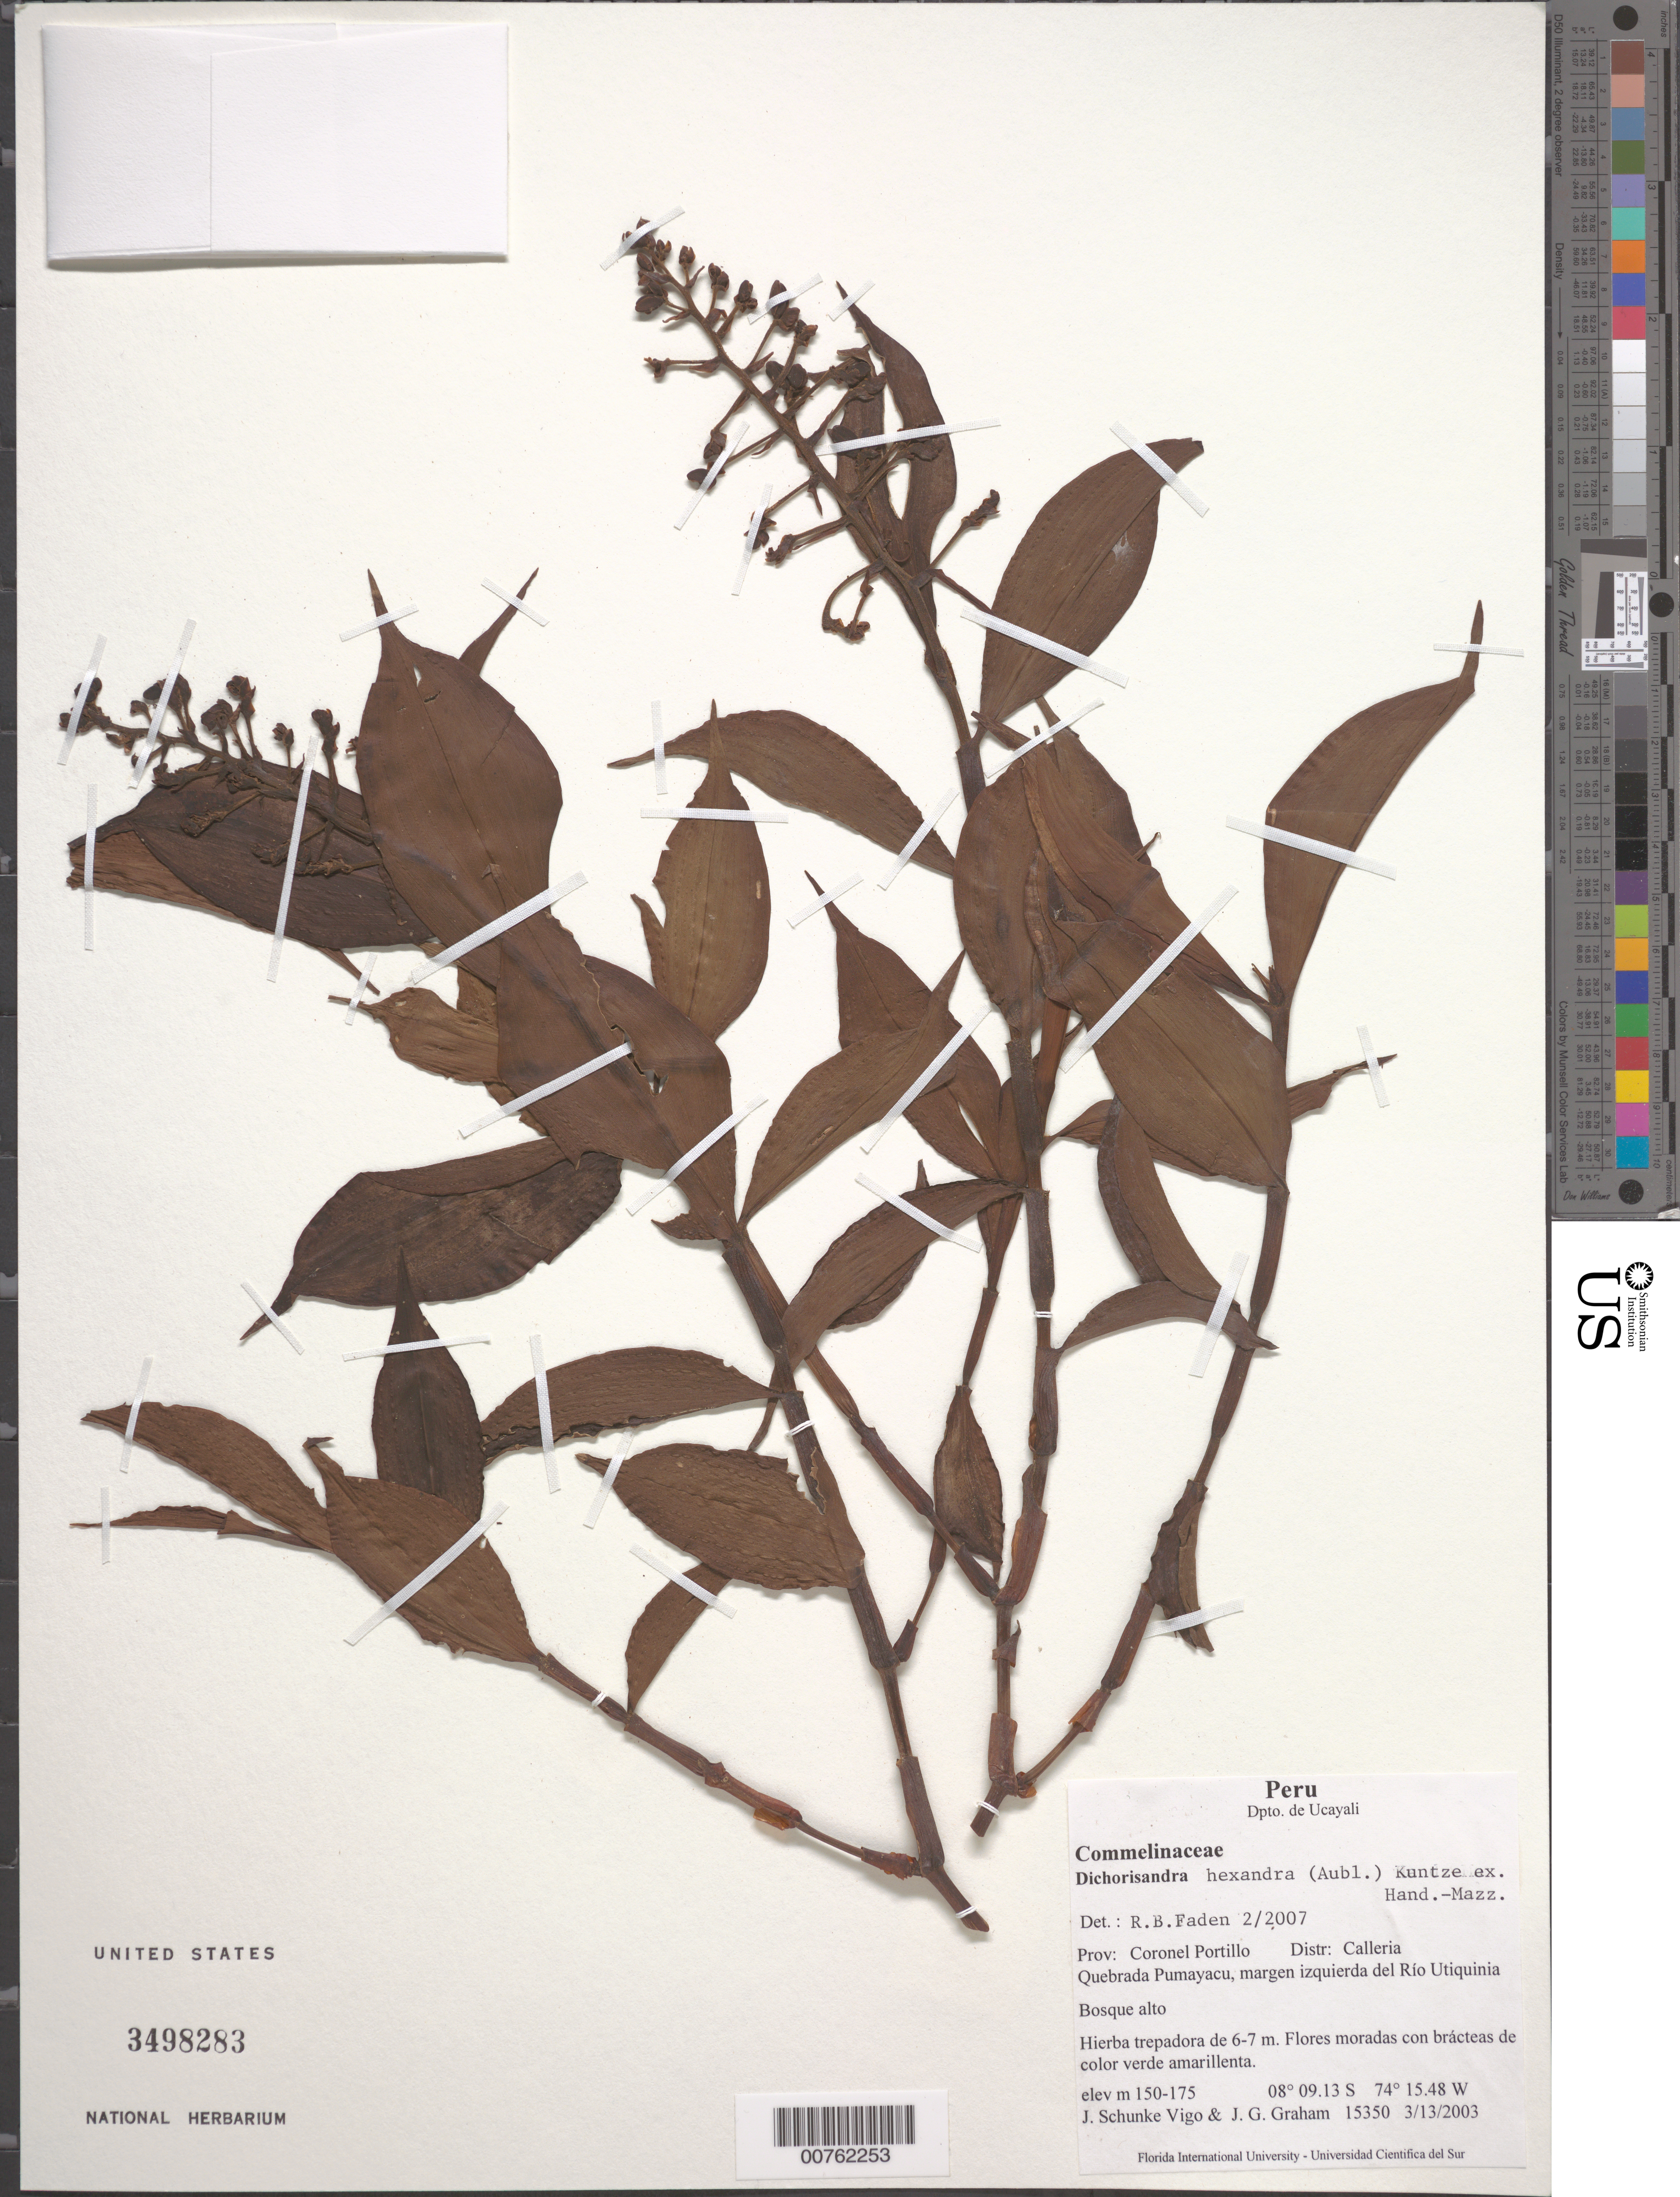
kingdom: Plantae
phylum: Tracheophyta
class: Liliopsida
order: Commelinales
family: Commelinaceae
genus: Dichorisandra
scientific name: Dichorisandra hexandra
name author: (Aubl.) Standl.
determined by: Faden, Robert B., (US), Smithsonian Institution - National Museum of Natural History (UNITED STATES)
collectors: J. Schunke Vigo & J. Graham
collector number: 15350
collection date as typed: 13 Mar 2003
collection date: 2003-03-13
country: Peru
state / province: Ucayali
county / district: Coronel Portillo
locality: Dpto. de Ucayali. Quebrada Pumayacu, margen iziquierda del Rio Utiquinia.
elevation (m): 150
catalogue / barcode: US 3498283